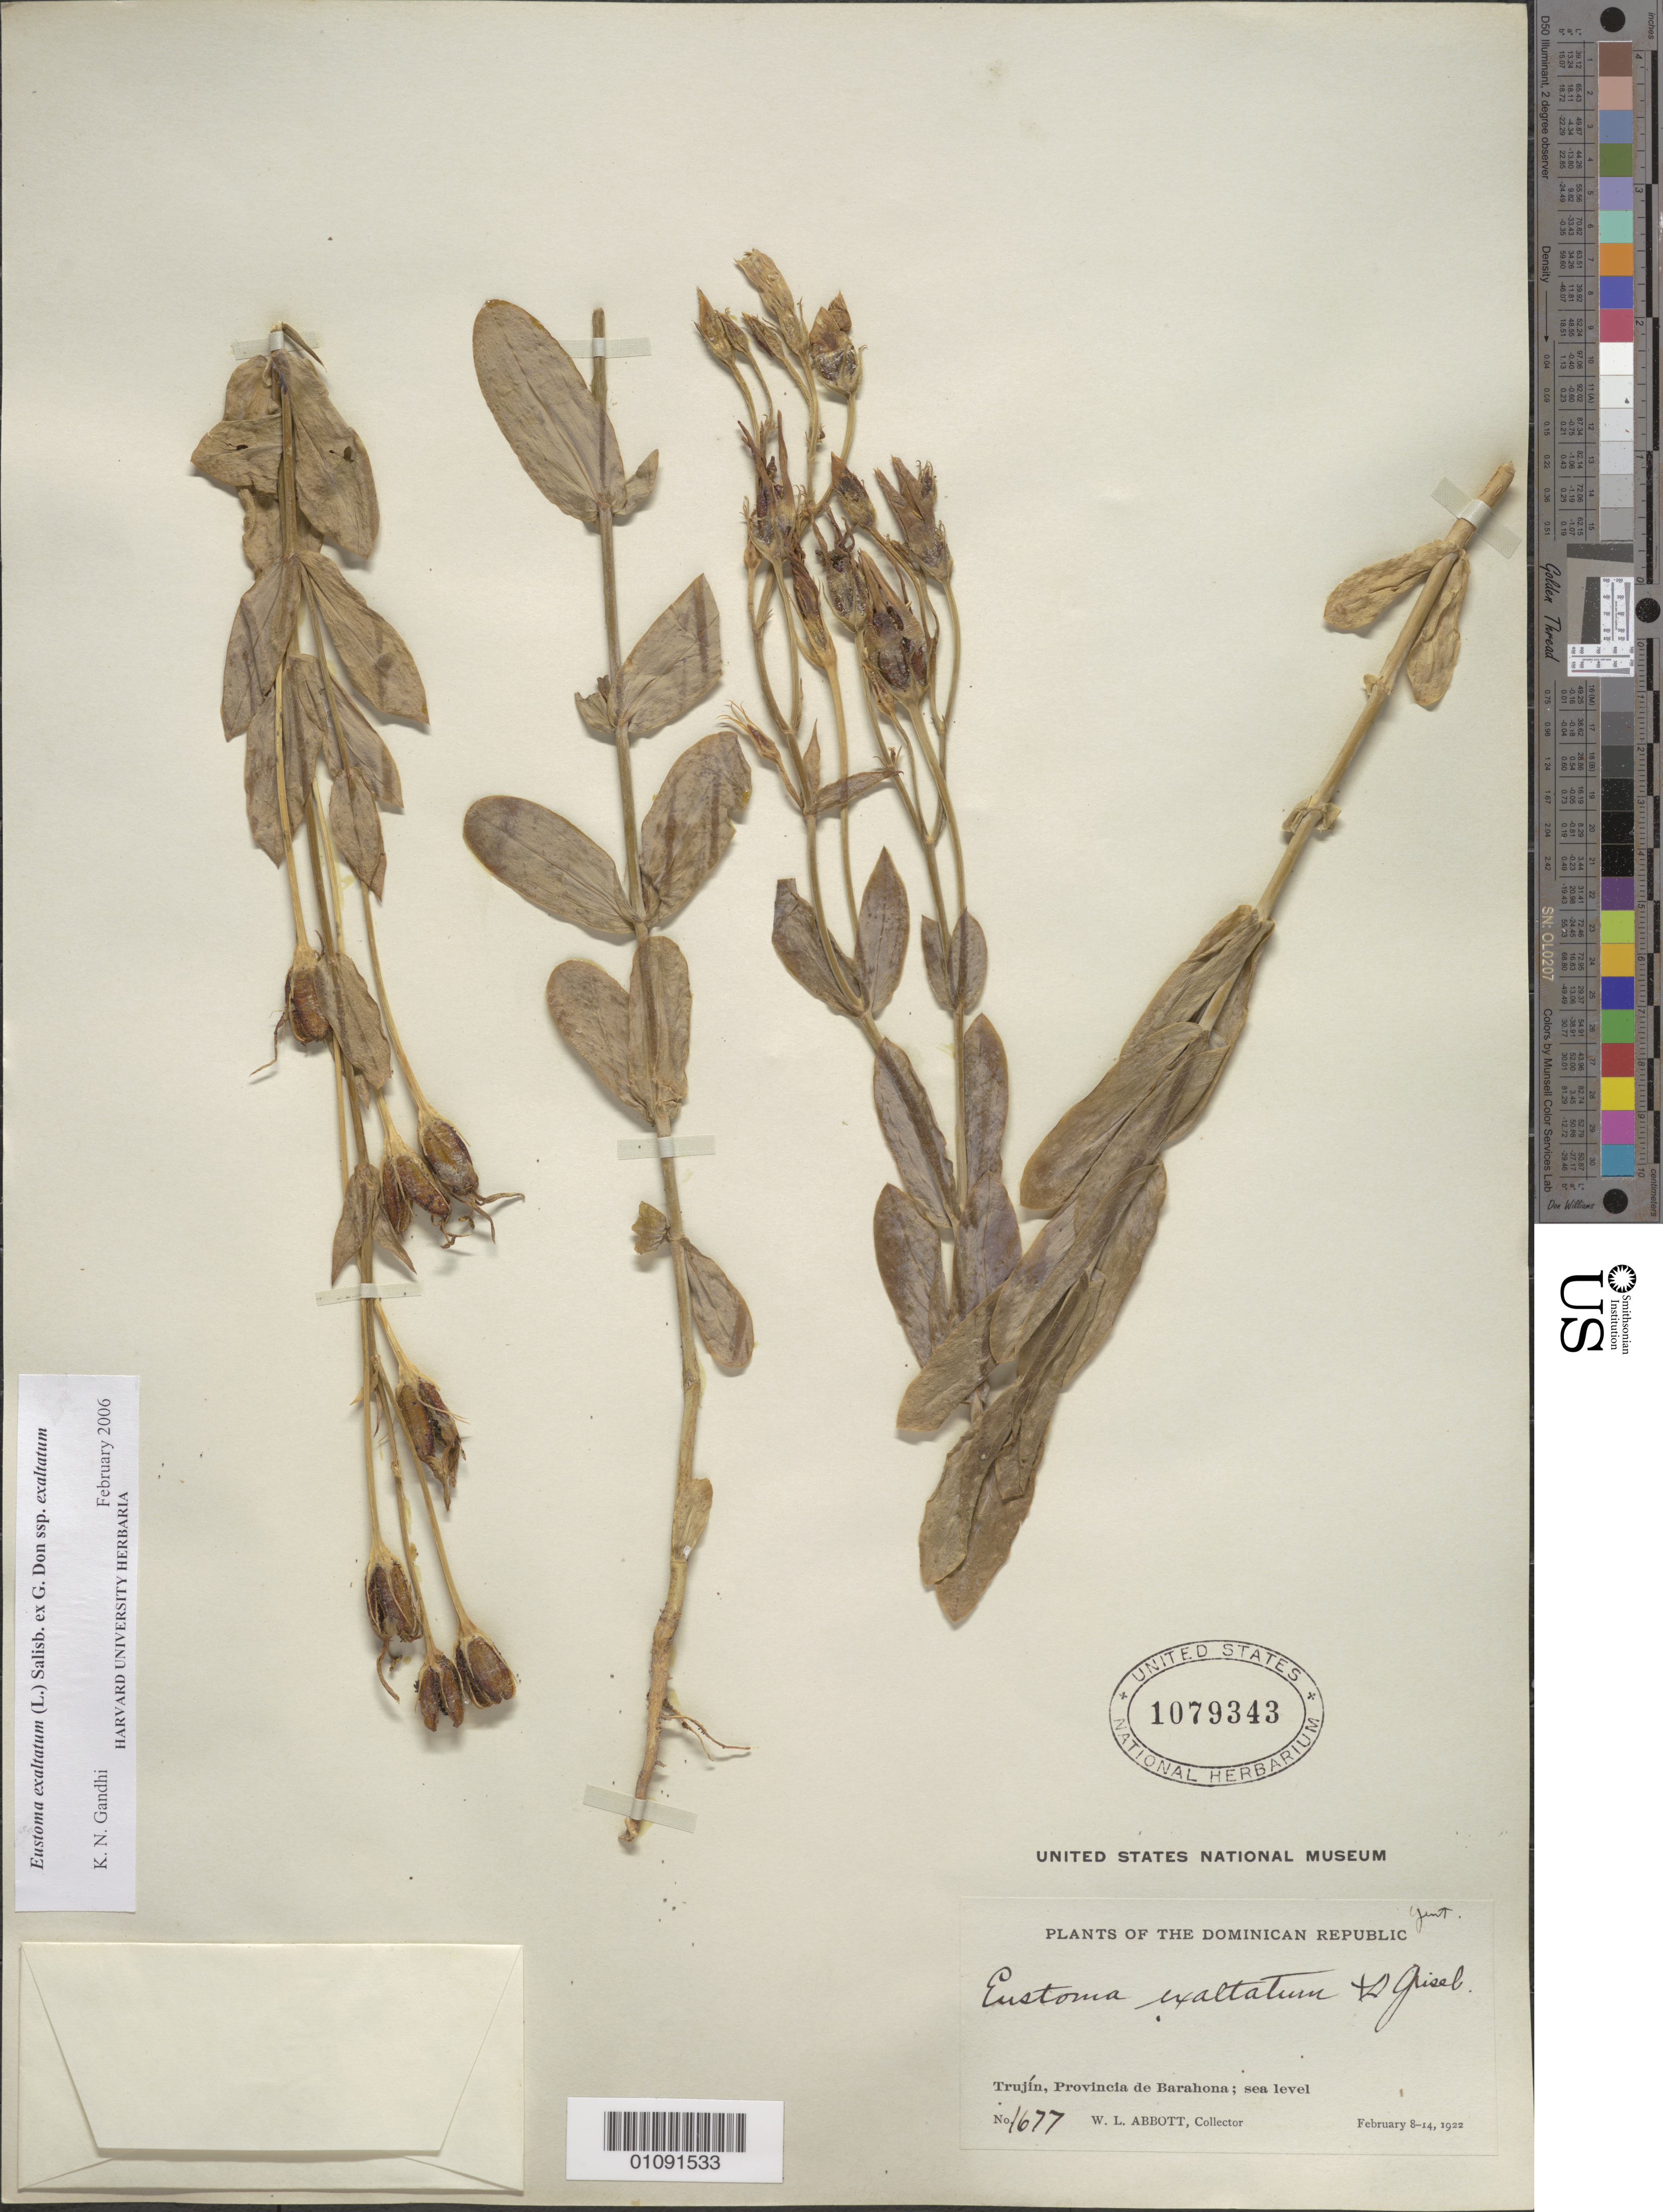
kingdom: Plantae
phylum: Tracheophyta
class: Magnoliopsida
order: Gentianales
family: Gentianaceae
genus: Eustoma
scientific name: Eustoma exaltatum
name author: (L.) Salisb. ex Don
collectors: W. L. Abbott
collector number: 1677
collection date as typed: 08 Feb 1922 to 14 Feb 1922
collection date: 1922-02-08/1922-02-14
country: Dominican Republic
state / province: Barahona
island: Hispaniola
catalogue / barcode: US 1079343